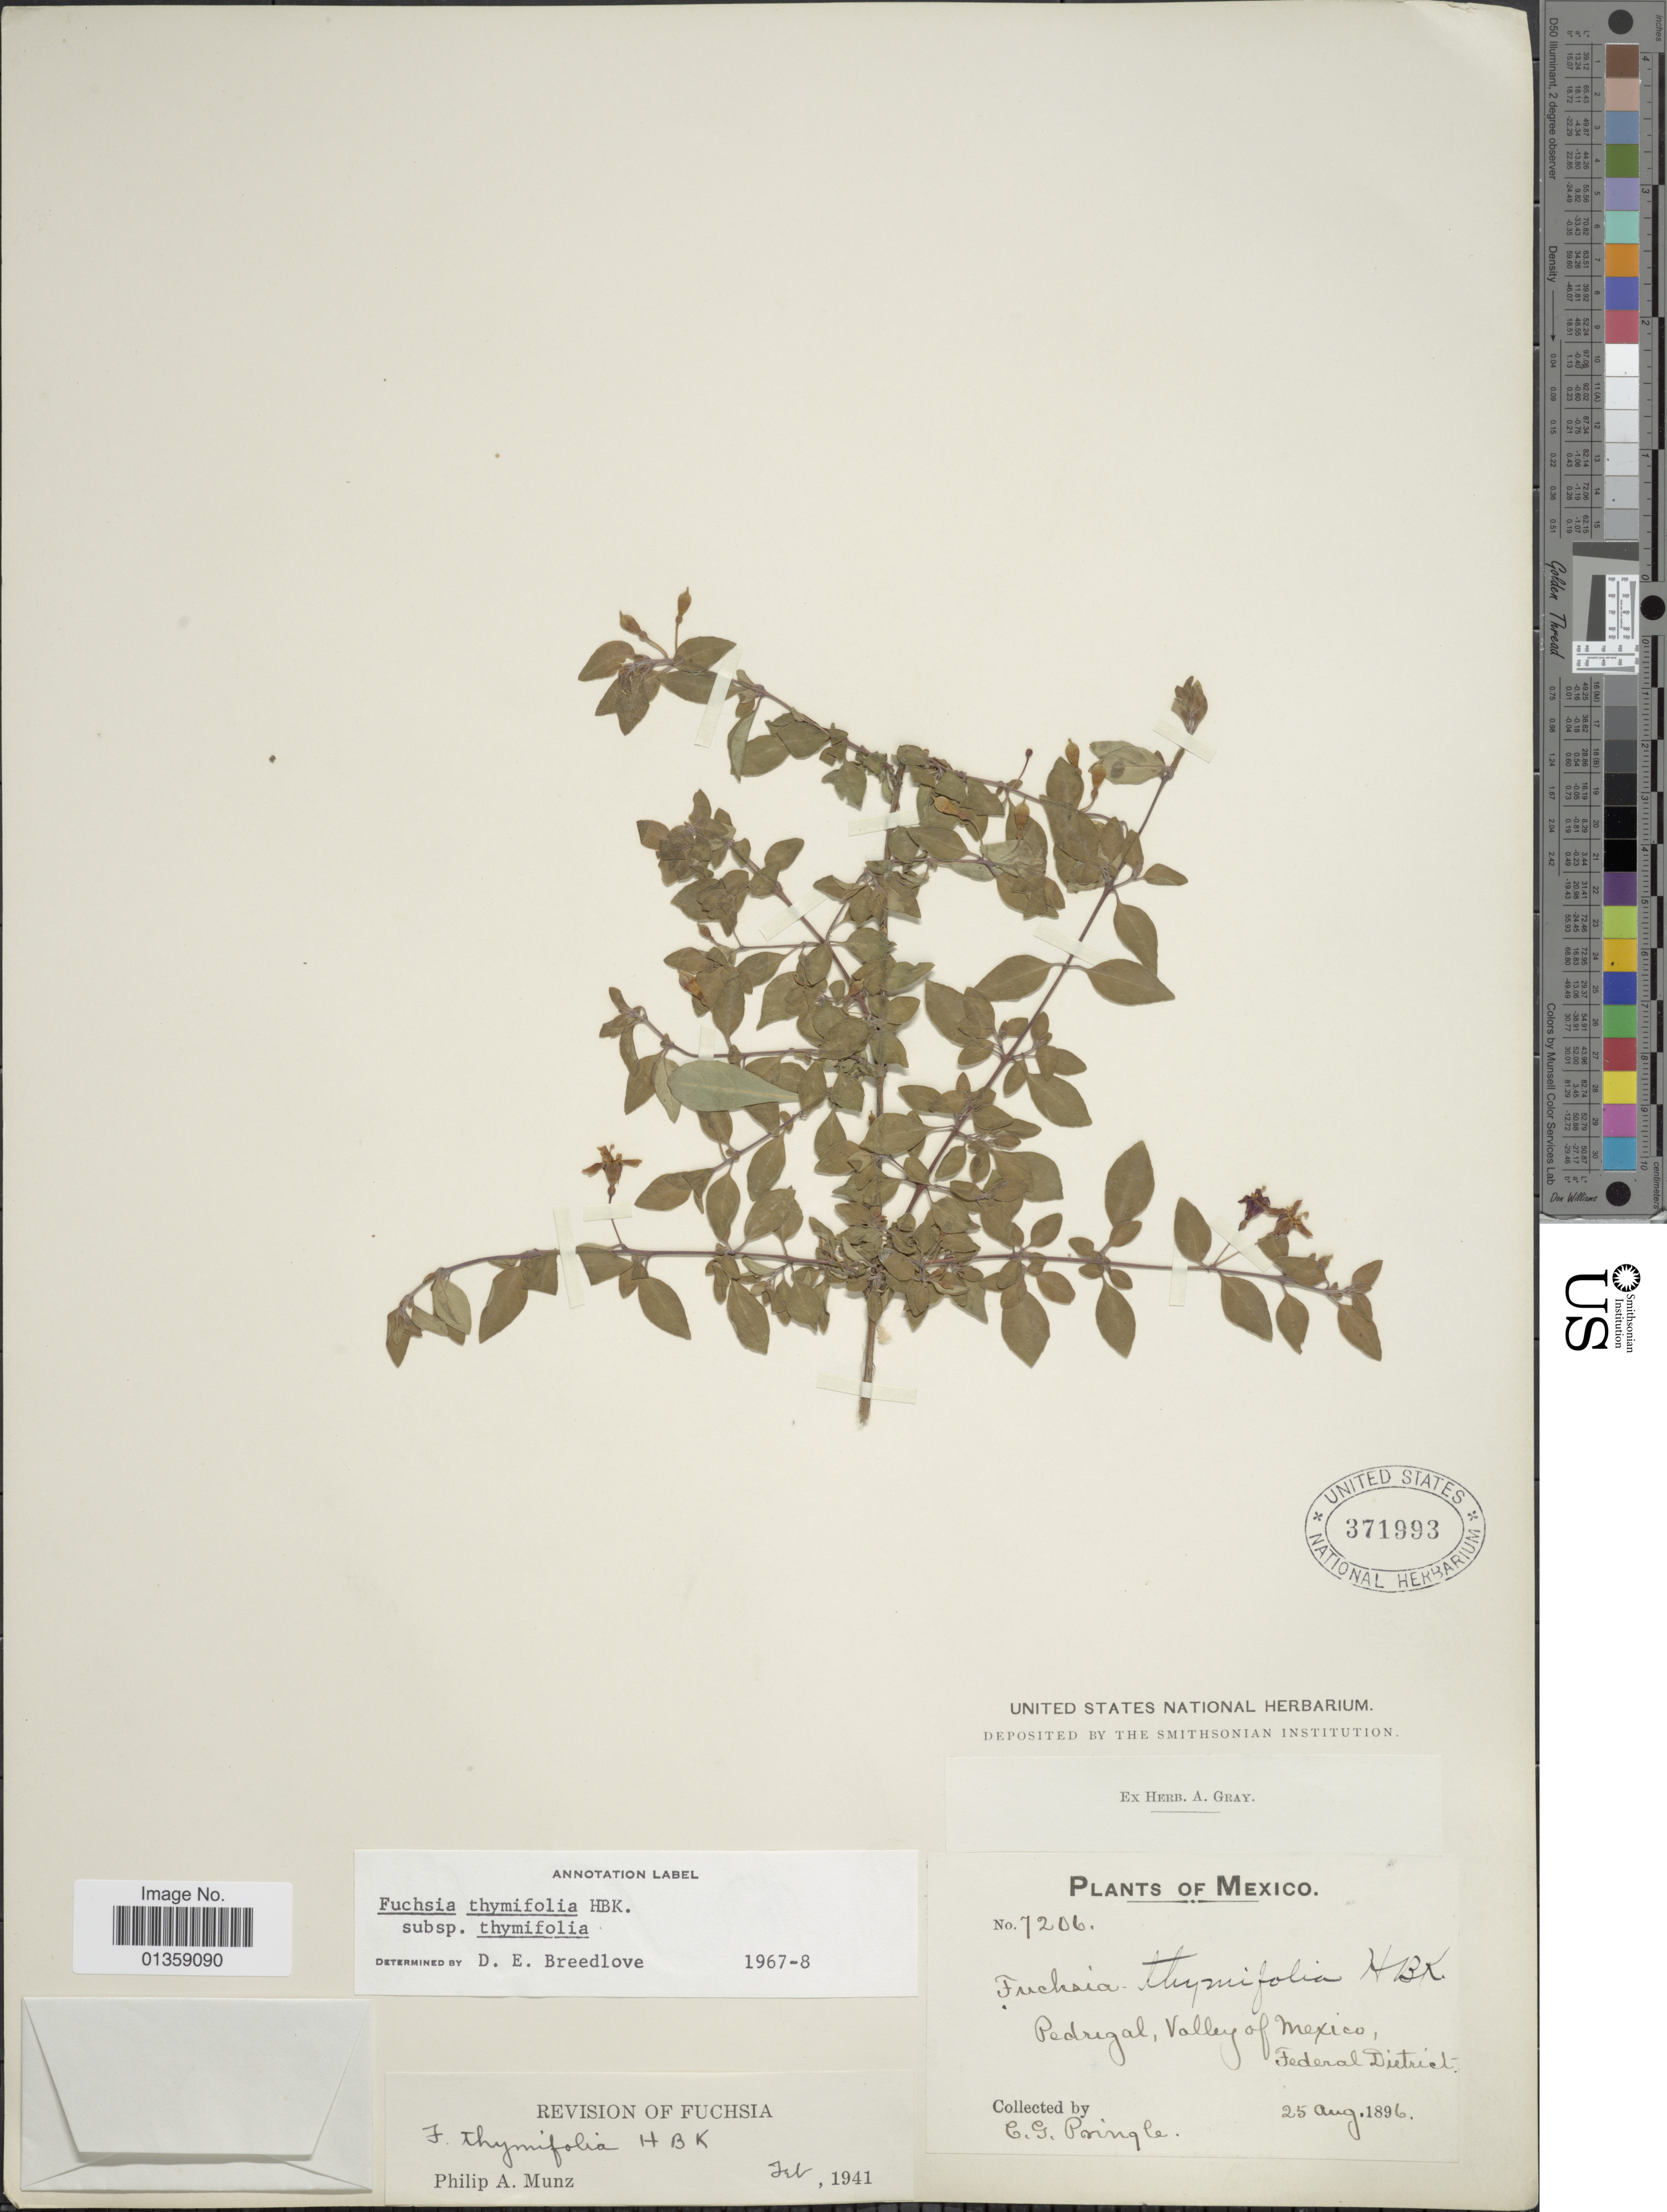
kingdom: Plantae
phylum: Tracheophyta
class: Magnoliopsida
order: Myrtales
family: Onagraceae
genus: Fuchsia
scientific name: Fuchsia thymifolia subsp. thymifolia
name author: Kunth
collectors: C. G. Pringle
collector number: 7206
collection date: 1896-08-25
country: Mexico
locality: Federal District, Pedregal, Valley of Mexico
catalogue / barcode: US 371993